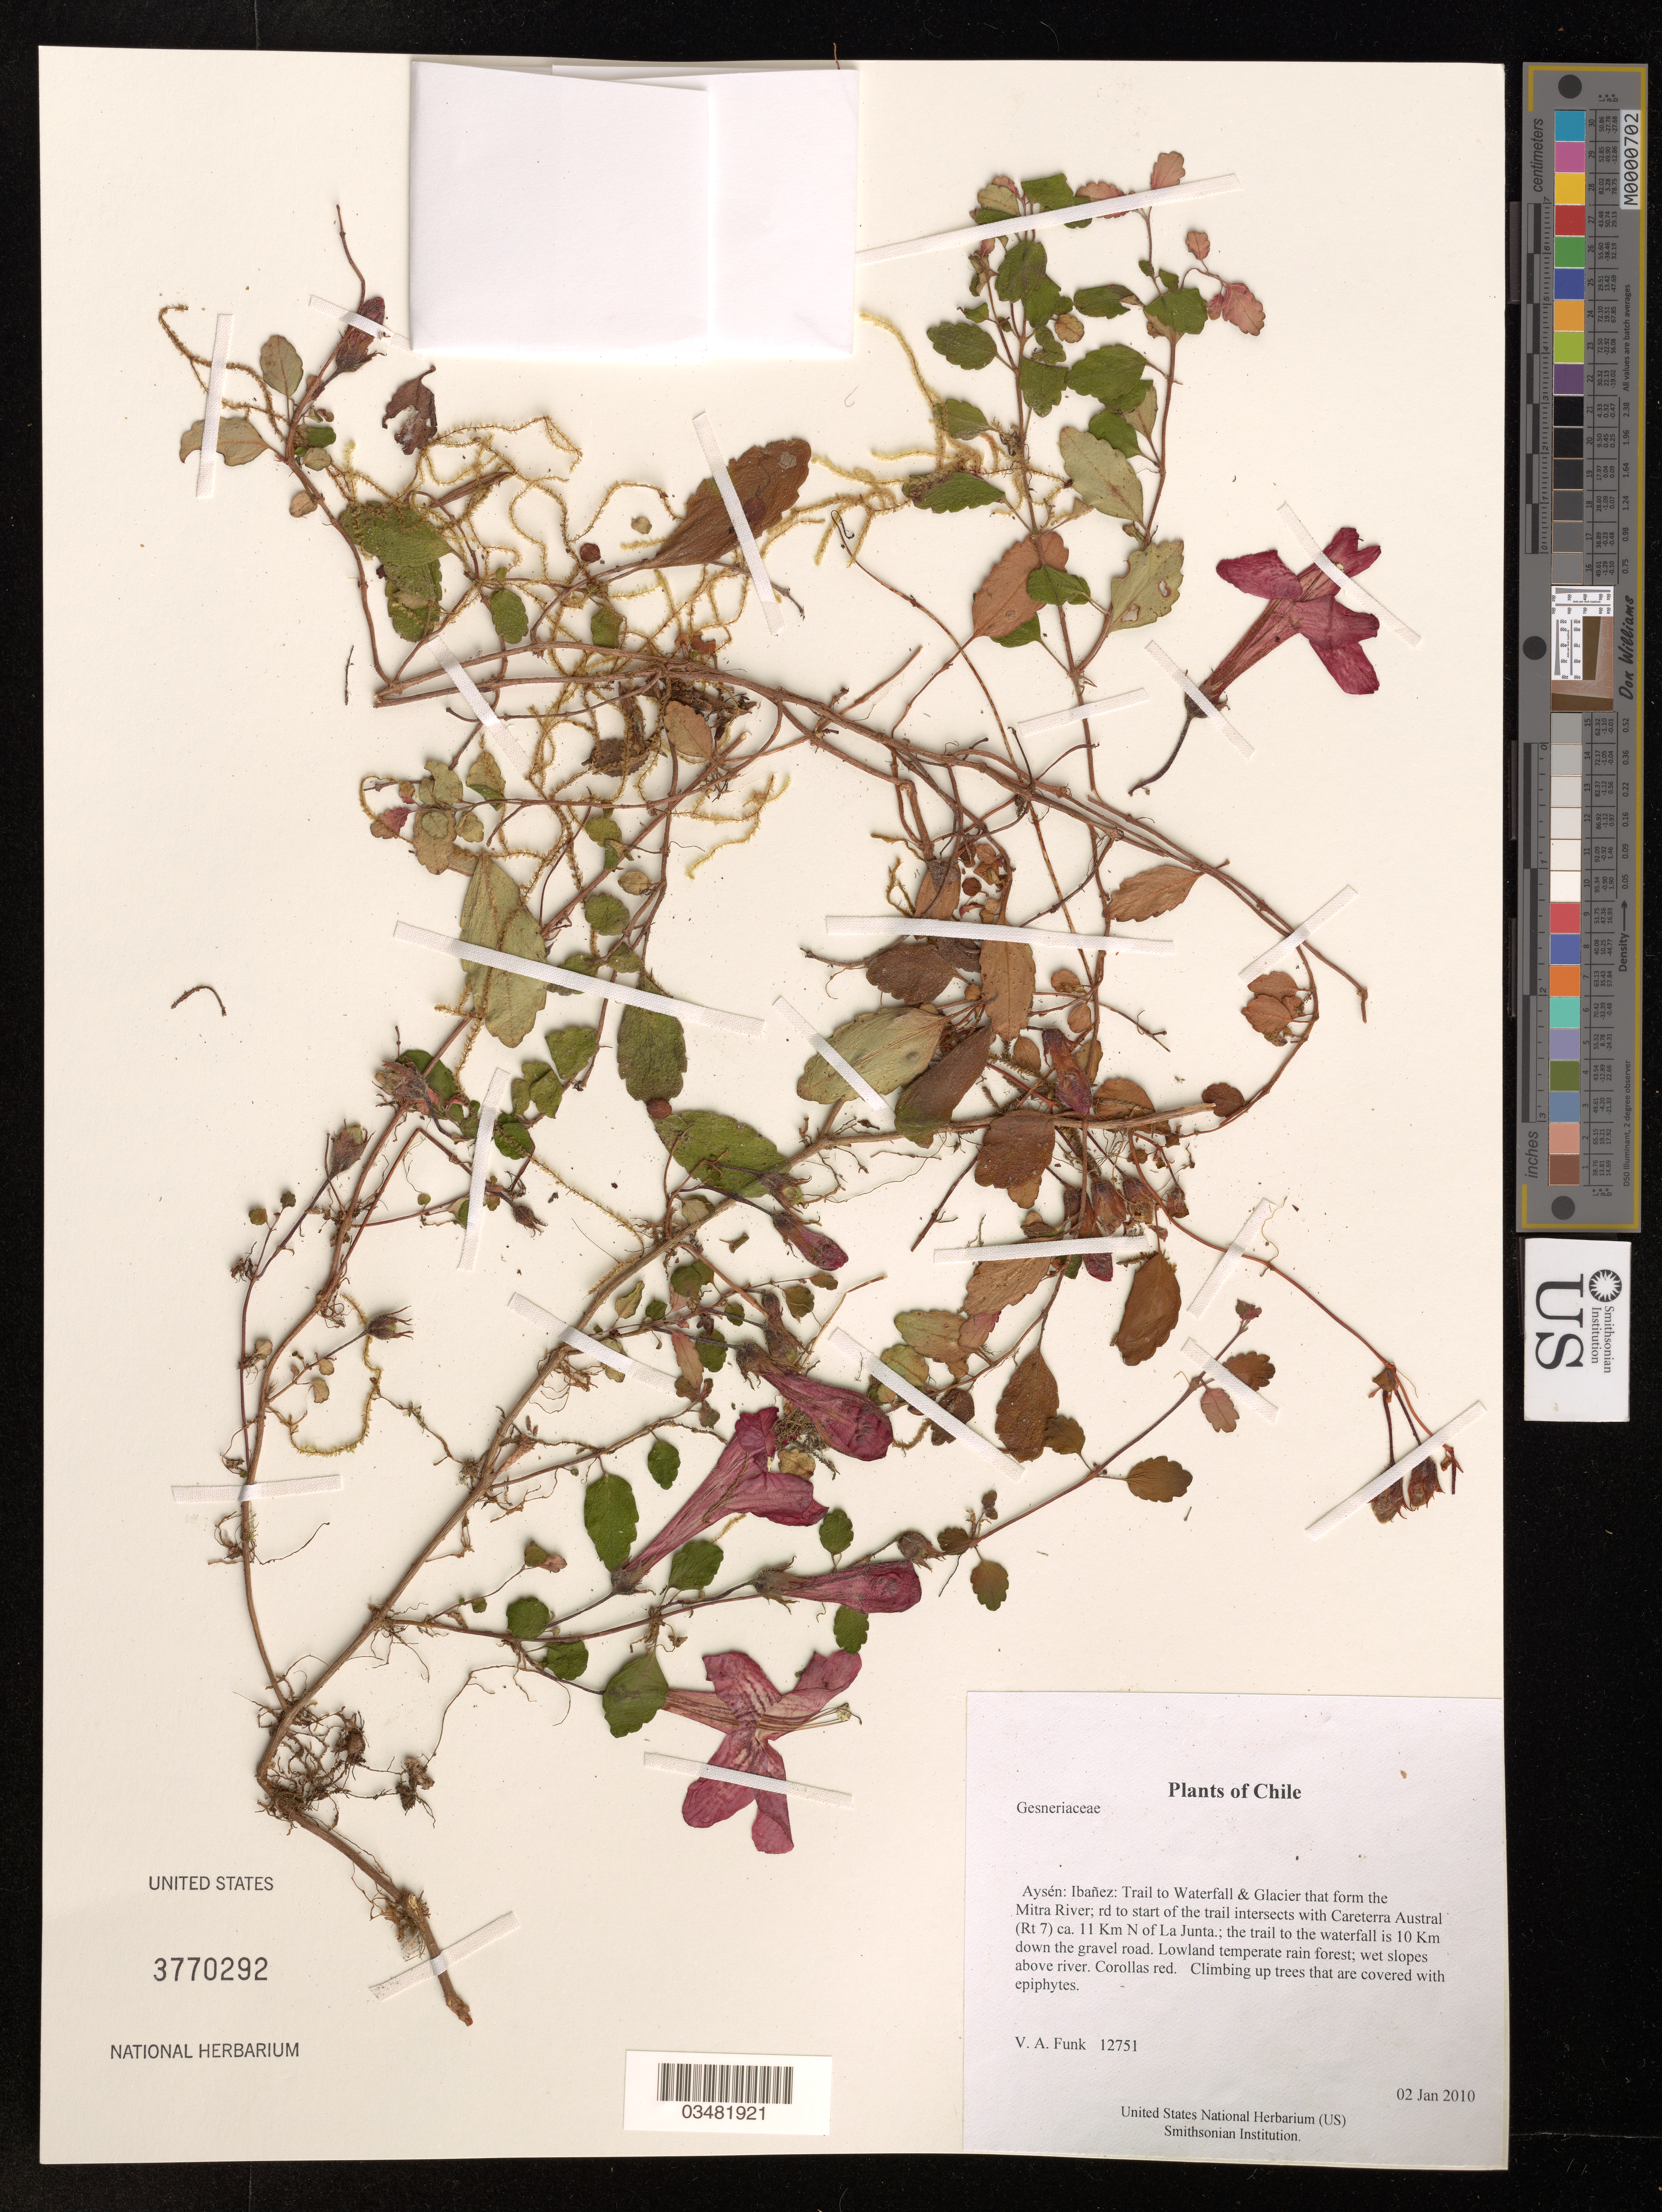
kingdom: Plantae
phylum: Tracheophyta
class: Magnoliopsida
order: Lamiales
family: Gesneriaceae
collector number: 12751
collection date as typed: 2 Jan 2010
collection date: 2010-01-02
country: Chile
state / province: Aisén (XI)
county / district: Ibañez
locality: Trail to Waterfall & Glacier that form the Mitra River; rd to start of the trail intersects with Careterra Austral (Rt 7) ca. 11 Km N of La Junta.; the trail to the waterfal is 10 Km down the gravel road.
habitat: Lowland temperate rain forest; wet slopes above river.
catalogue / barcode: US 3770292